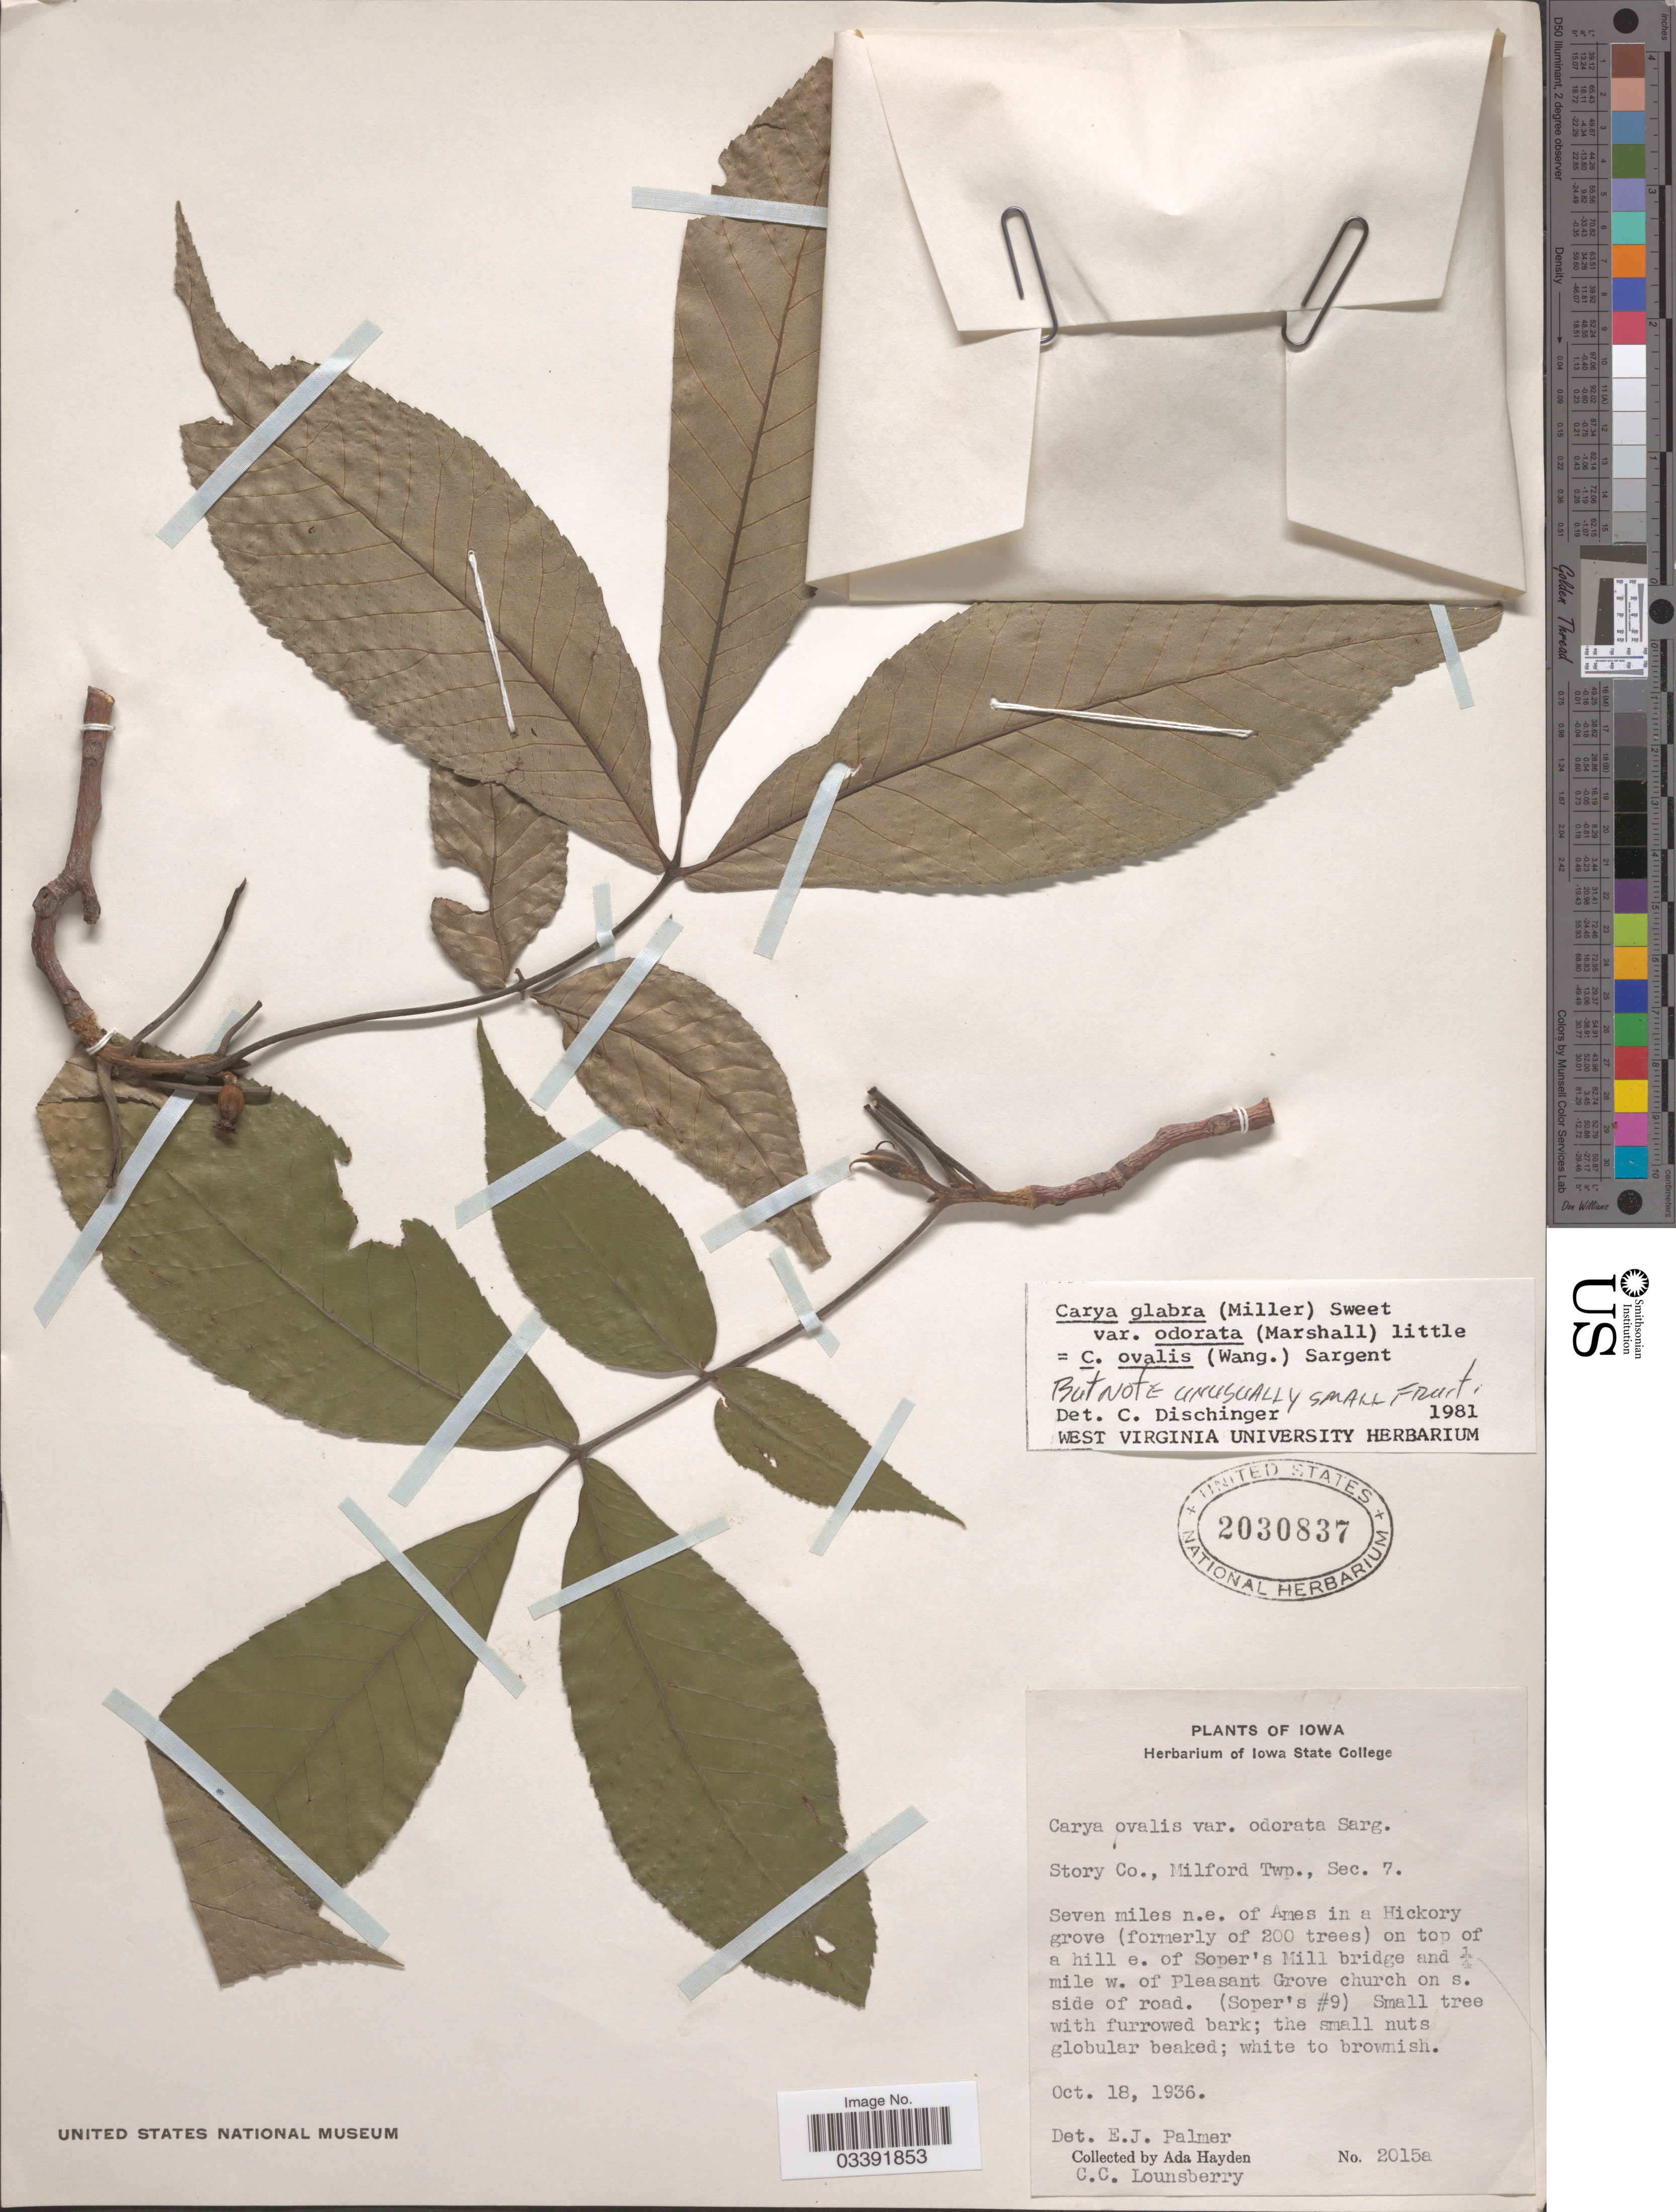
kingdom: Plantae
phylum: Tracheophyta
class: Magnoliopsida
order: Fagales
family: Juglandaceae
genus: Carya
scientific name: Carya glabra var. odorata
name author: (Marshall) Little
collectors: Ada Hayden & C. Lounsberry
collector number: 2015a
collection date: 1936-10-18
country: United States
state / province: Iowa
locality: Story Co., Milford Twp., Sec. 7. Seven miles n.e. of Ames in a Hickory grove (formerly of 200 trees) on top of a hill e. of Soper's Mill bridge and ¼ mile w. of Pleasant Grove church on s. side of road.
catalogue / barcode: US 2030837